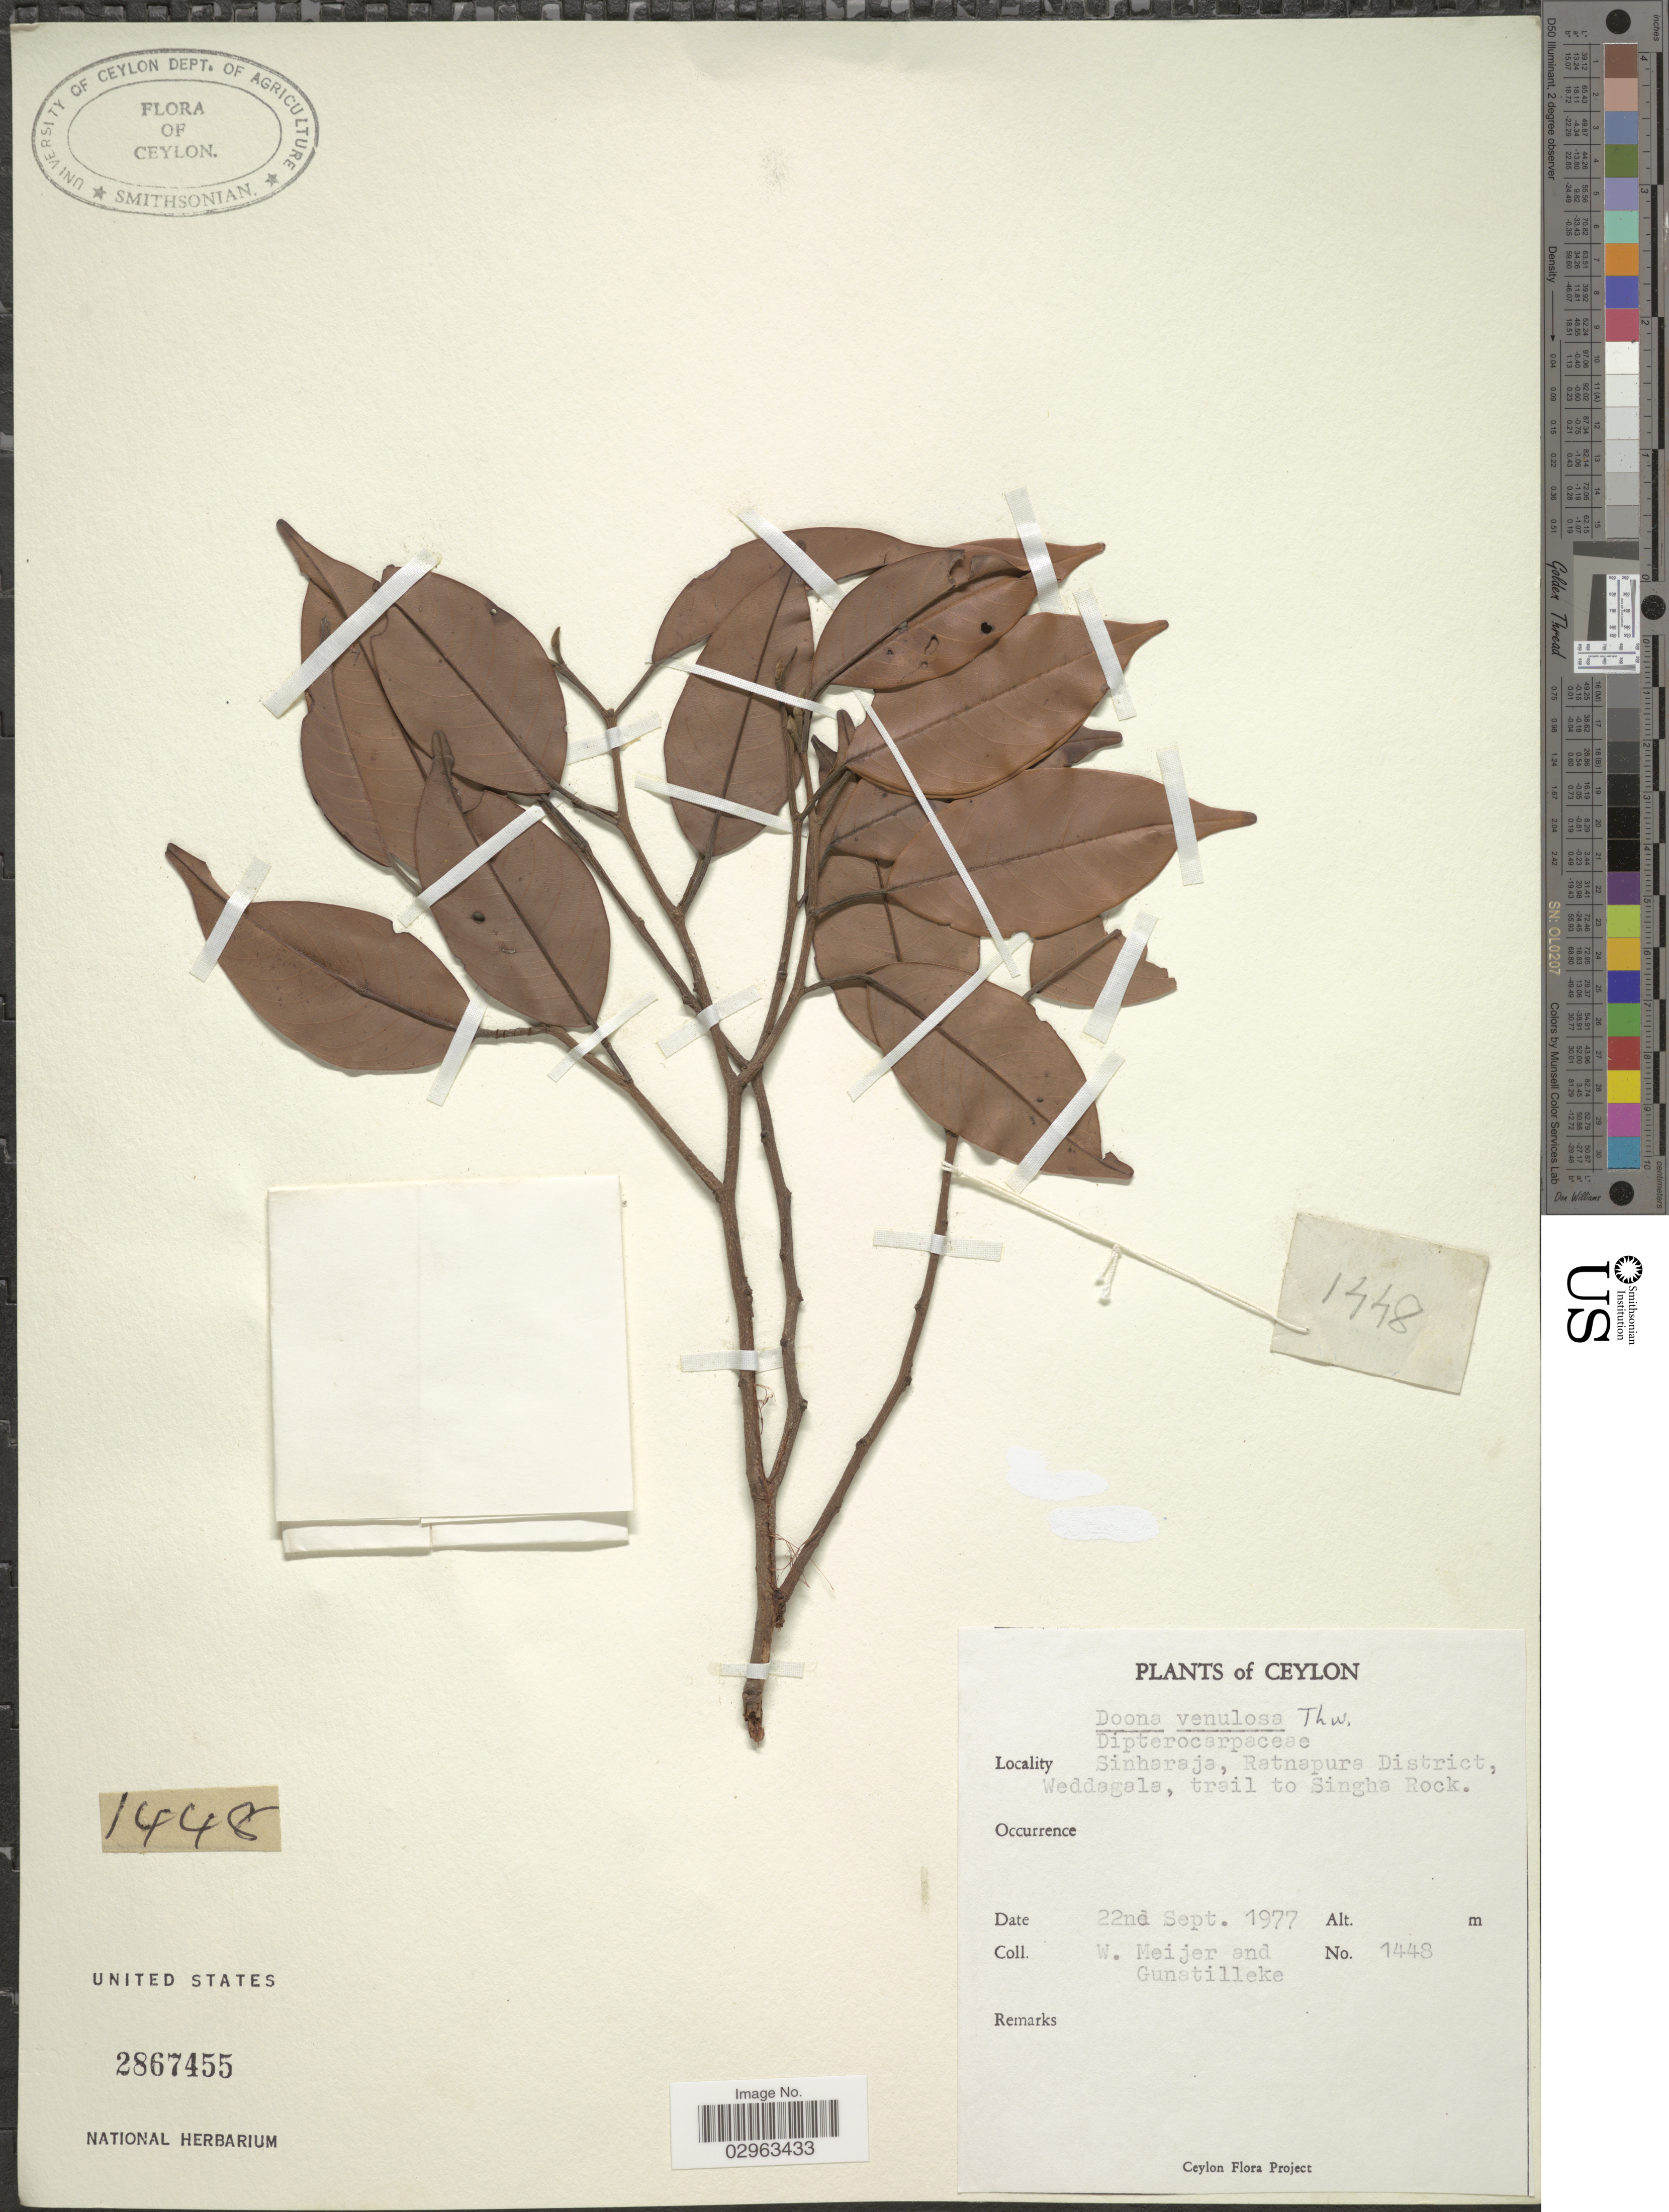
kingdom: Plantae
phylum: Tracheophyta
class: Magnoliopsida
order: Malvales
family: Dipterocarpaceae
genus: Doona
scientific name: Doona venulosa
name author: Thwaites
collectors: W. Meijer & -- Gunatilleke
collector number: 1448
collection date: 1977-09-22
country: Sri Lanka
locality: Ceylon. Sinharaja, Ratnapura District, Weddagala, trail to Singha Rock.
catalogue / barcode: US 2867455